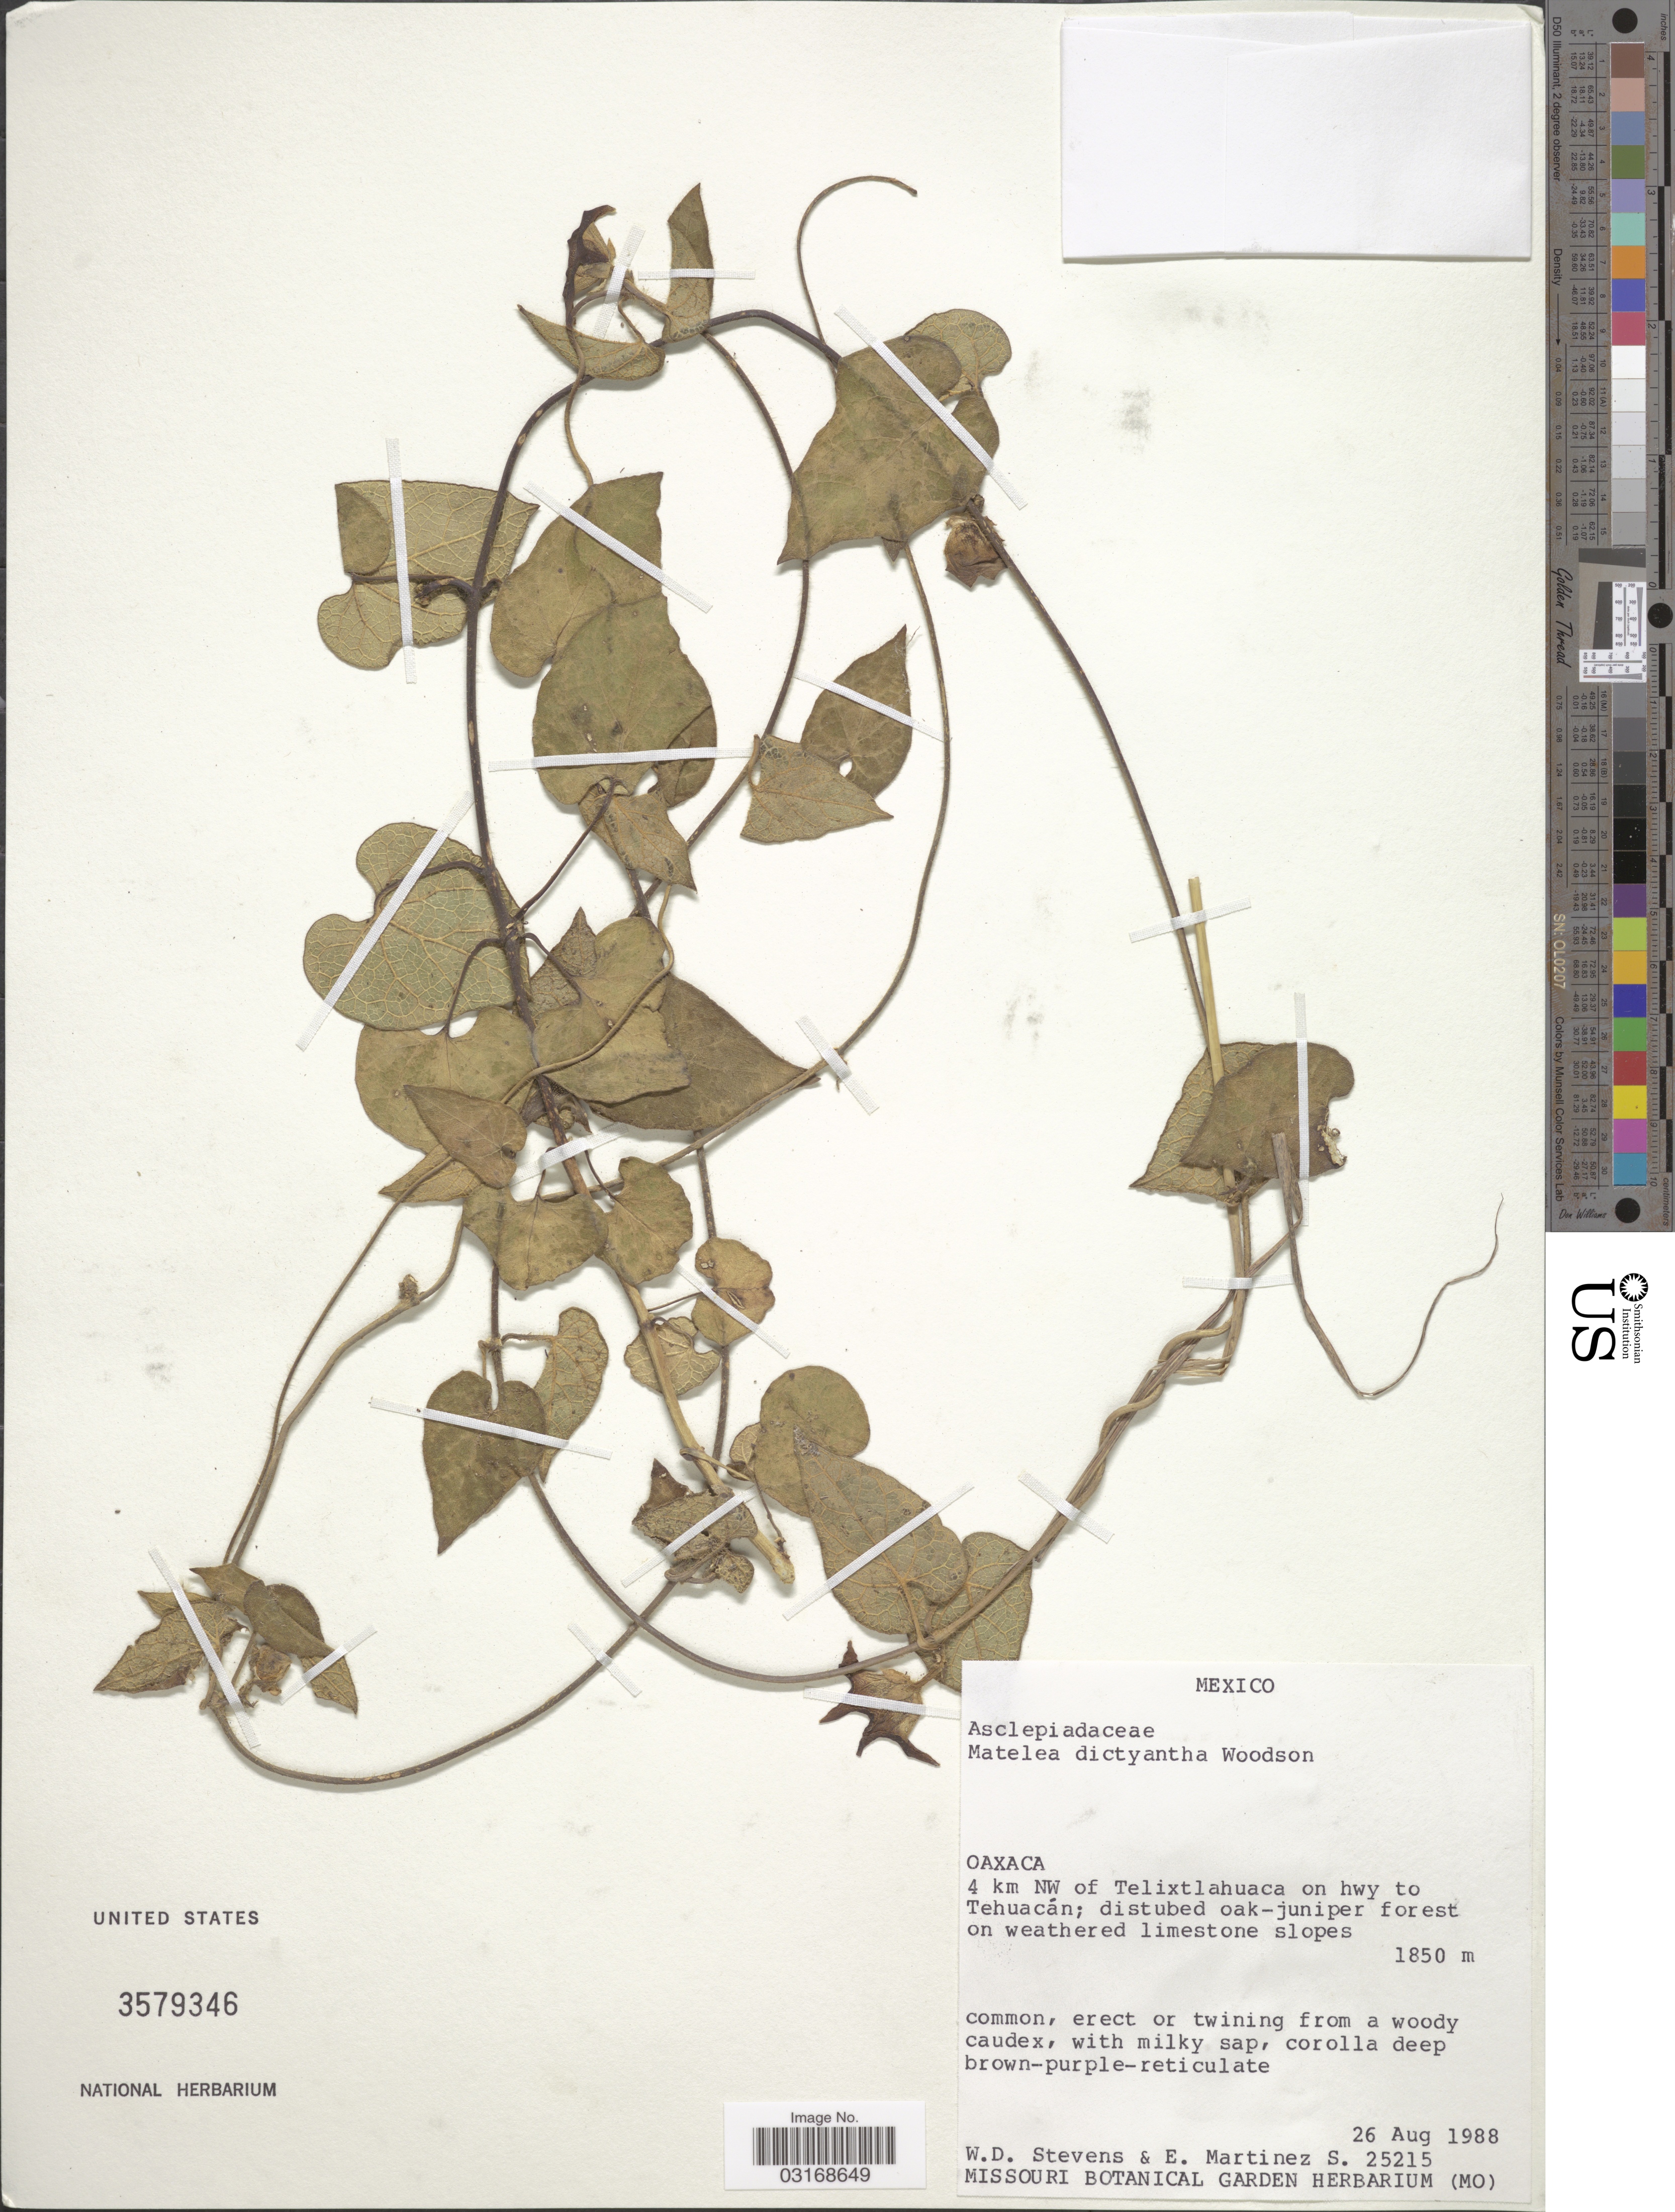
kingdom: Plantae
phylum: Tracheophyta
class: Magnoliopsida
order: Gentianales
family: Apocynaceae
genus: Matelea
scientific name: Matelea dictyantha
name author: Woodson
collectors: W. D. Stevens & E. M. Martínez S.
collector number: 25215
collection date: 1988-08-26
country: Mexico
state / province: Oaxaca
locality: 4 km NW of Telixtlahuaca on hwy to Tehuacán.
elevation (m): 1850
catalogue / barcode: US 3579346